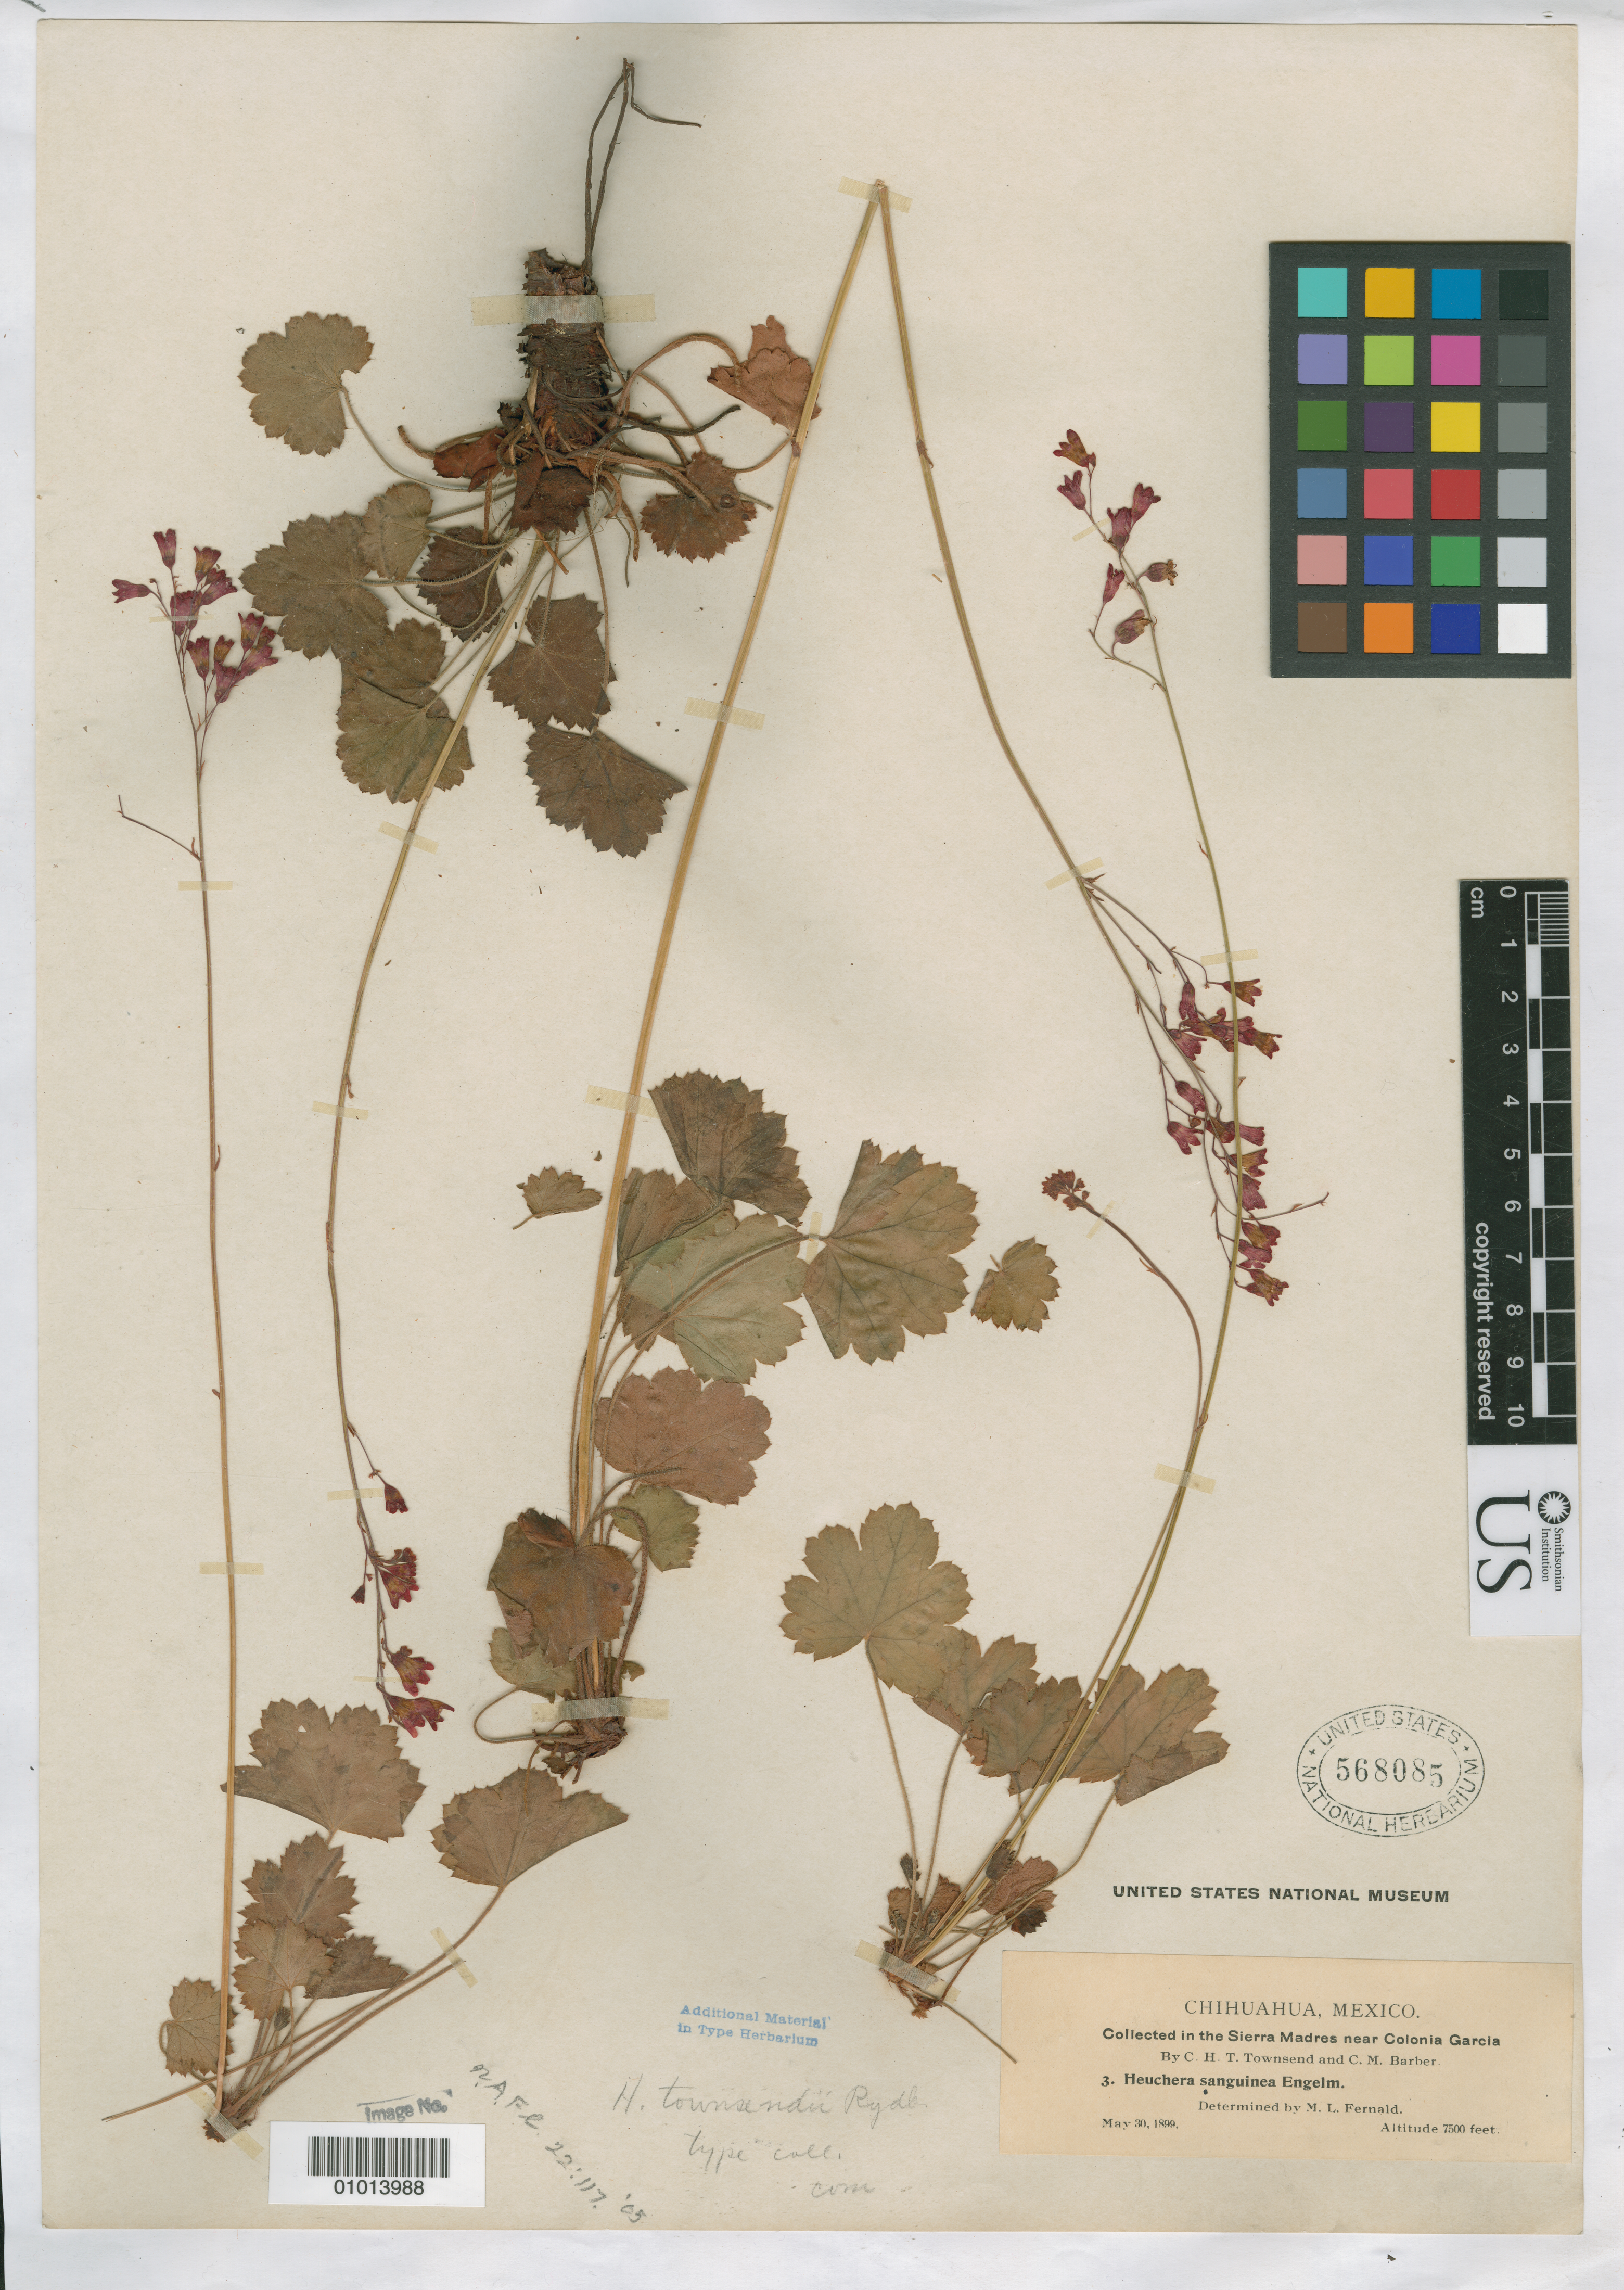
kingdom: Plantae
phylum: Tracheophyta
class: Magnoliopsida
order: Saxifragales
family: Saxifragaceae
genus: Heuchera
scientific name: Heuchera townsendii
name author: Rydb.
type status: Isotype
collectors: C. H. T. Townsend & C. Barber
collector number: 3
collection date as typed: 30 May 1899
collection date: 1899-05-30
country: Mexico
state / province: Chihuahua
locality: Sierra Madres near Colonia Garcia.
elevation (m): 2286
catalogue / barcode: US 568085